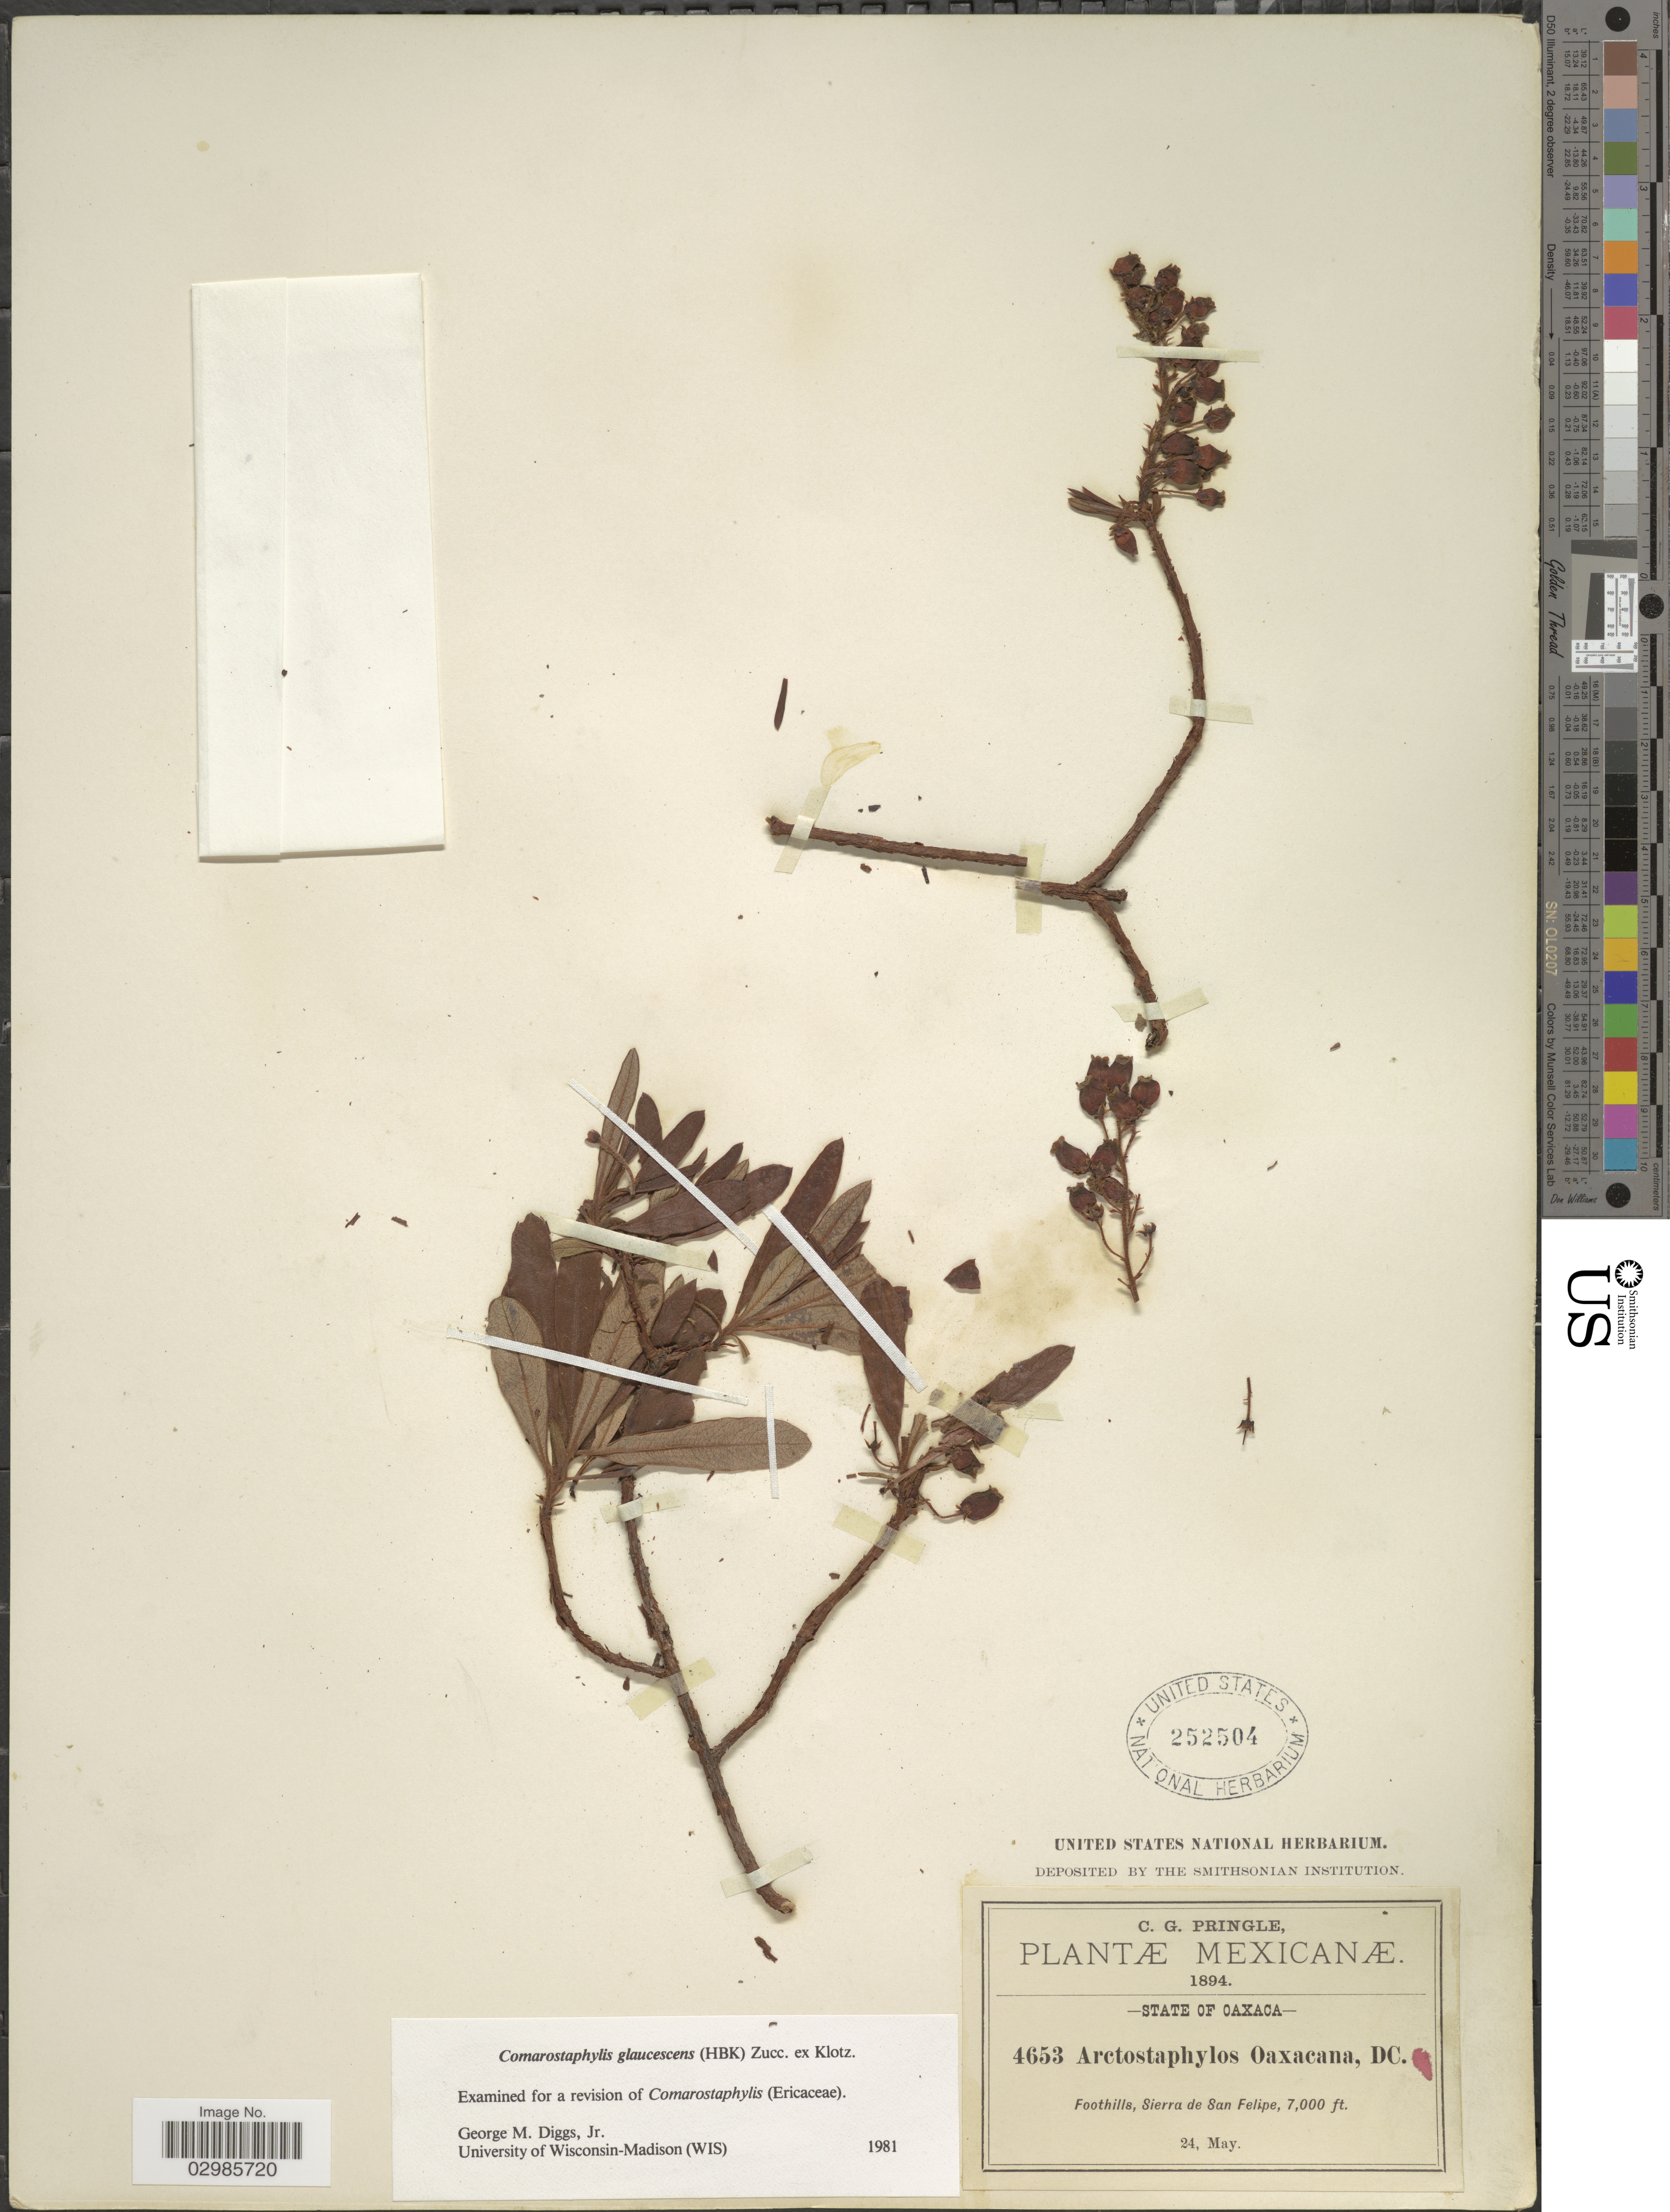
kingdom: Plantae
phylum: Tracheophyta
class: Magnoliopsida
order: Ericales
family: Ericaceae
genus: Comarostaphylis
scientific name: Comarostaphylis glaucescens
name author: (Kunth) Zucc. ex Klotzsch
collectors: C. G. Pringle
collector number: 4653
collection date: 1894-05-24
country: Mexico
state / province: Oaxaca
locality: State of Oaxaca, Foothills, Sierra de San Felipe.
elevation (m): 2134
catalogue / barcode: US 252504